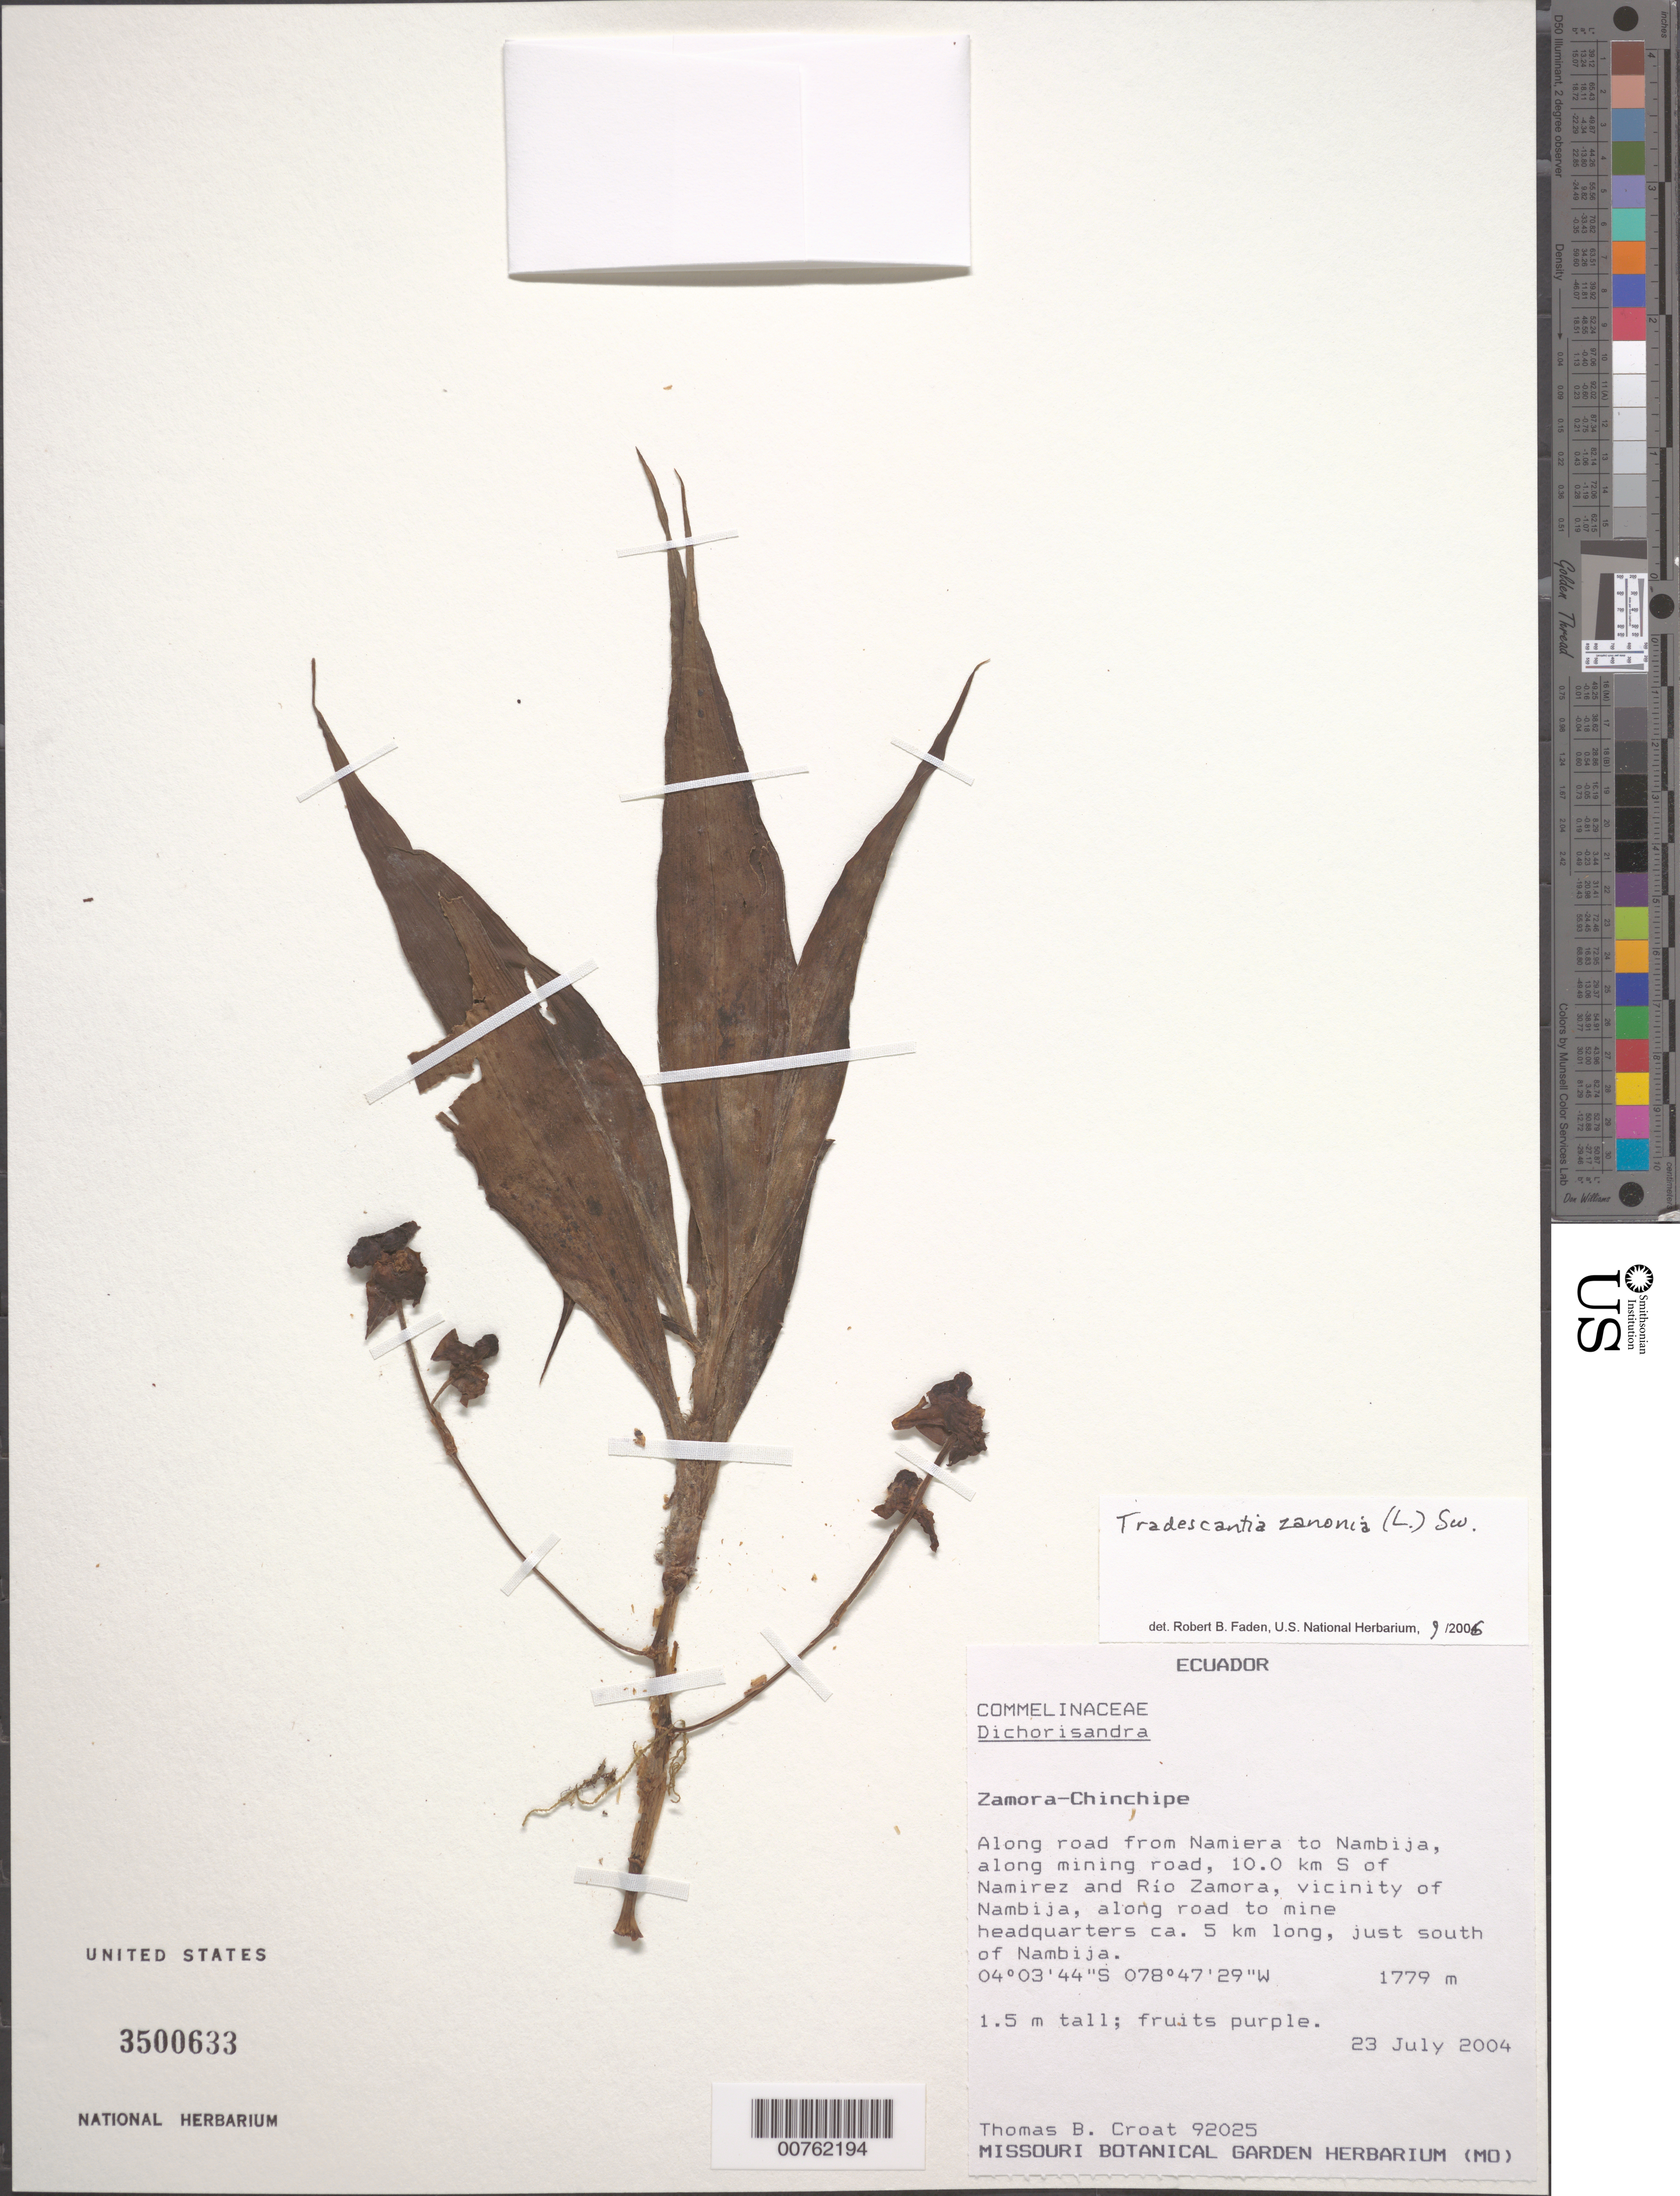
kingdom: Plantae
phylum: Tracheophyta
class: Liliopsida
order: Commelinales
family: Commelinaceae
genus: Tradescantia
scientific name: Tradescantia zanonia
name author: (L.) Sw.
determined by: Faden, Robert B., (US), Smithsonian Institution - National Museum of Natural History (UNITED STATES)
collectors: T. B. Croat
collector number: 92025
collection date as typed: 23 Jul 2004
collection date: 2004-07-23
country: Ecuador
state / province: Zamora-Chinchipe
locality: Along road from Namiera to Nambija, along mining road, 10.0 km S of Namirez and Rio Zamora, vicinity of Nambija, along road to minheadquarters ca. 5 km long, just south of Nambija.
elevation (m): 1779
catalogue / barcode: US 3500633